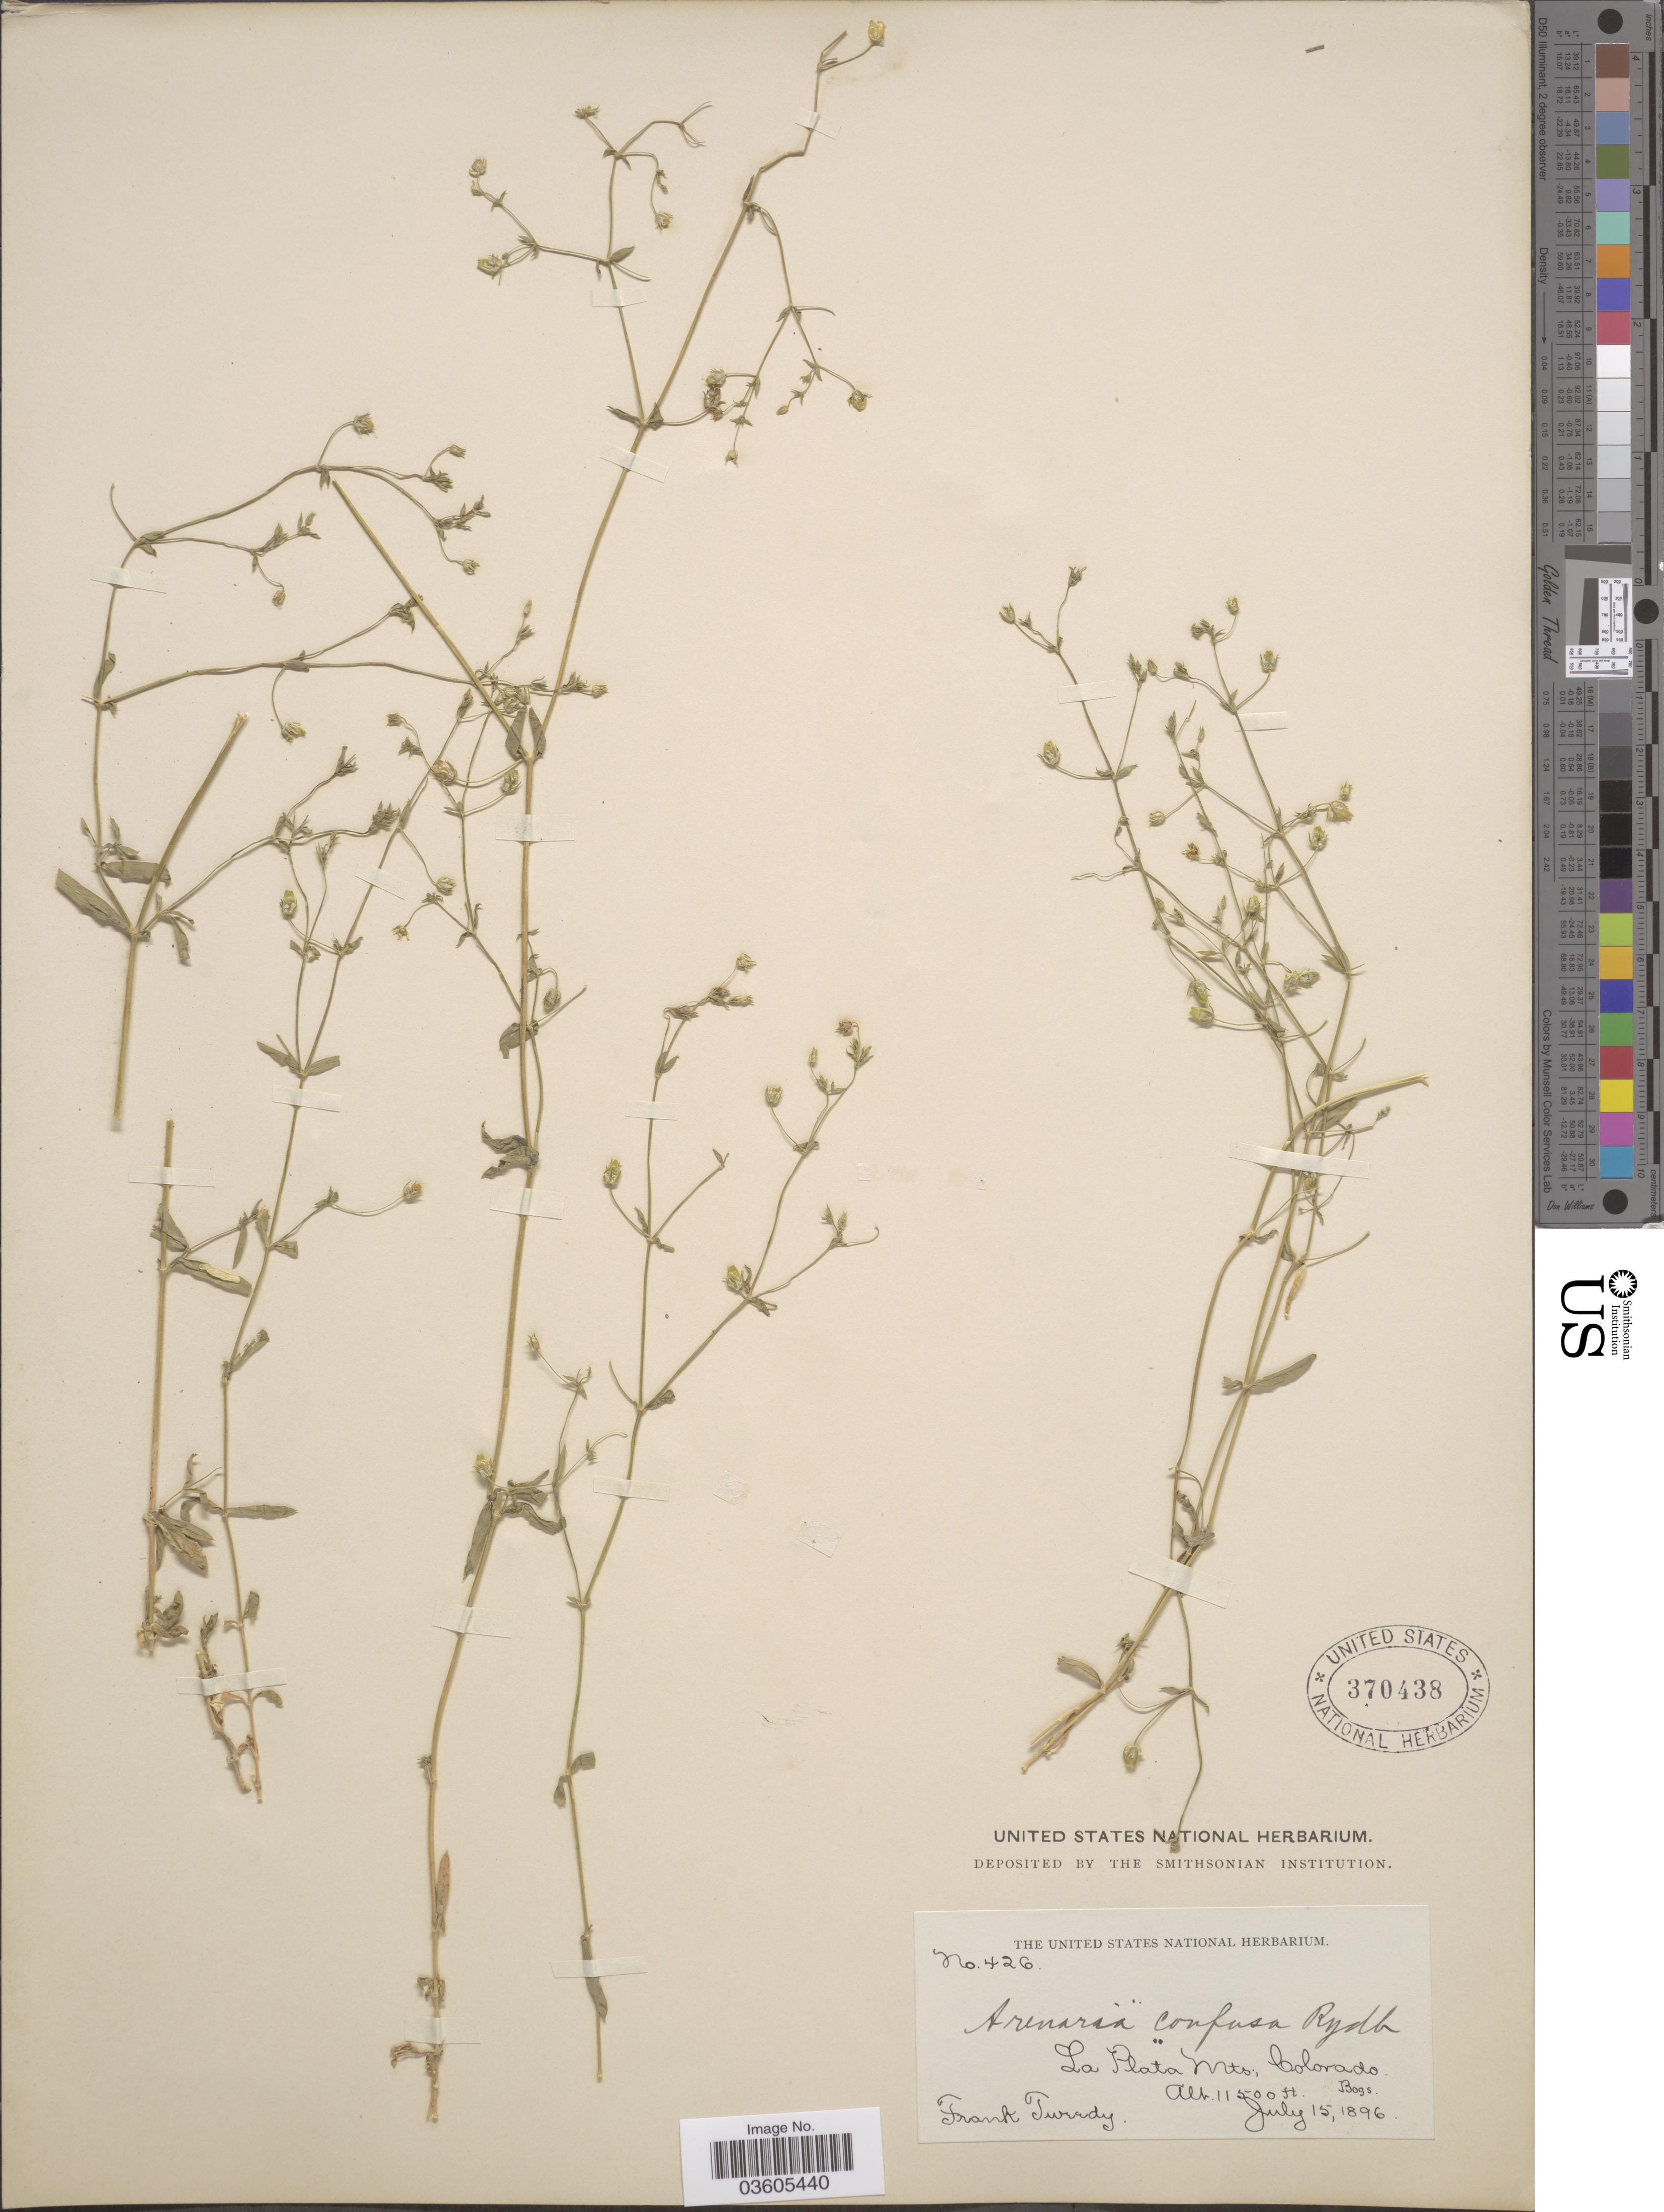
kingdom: Plantae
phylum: Tracheophyta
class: Magnoliopsida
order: Caryophyllales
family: Caryophyllaceae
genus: Arenaria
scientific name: Arenaria confusa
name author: Rydb.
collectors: F. Tweedy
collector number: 426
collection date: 1896-07-15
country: United States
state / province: Colorado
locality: La Plata Mts.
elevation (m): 3505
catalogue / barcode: US 370438